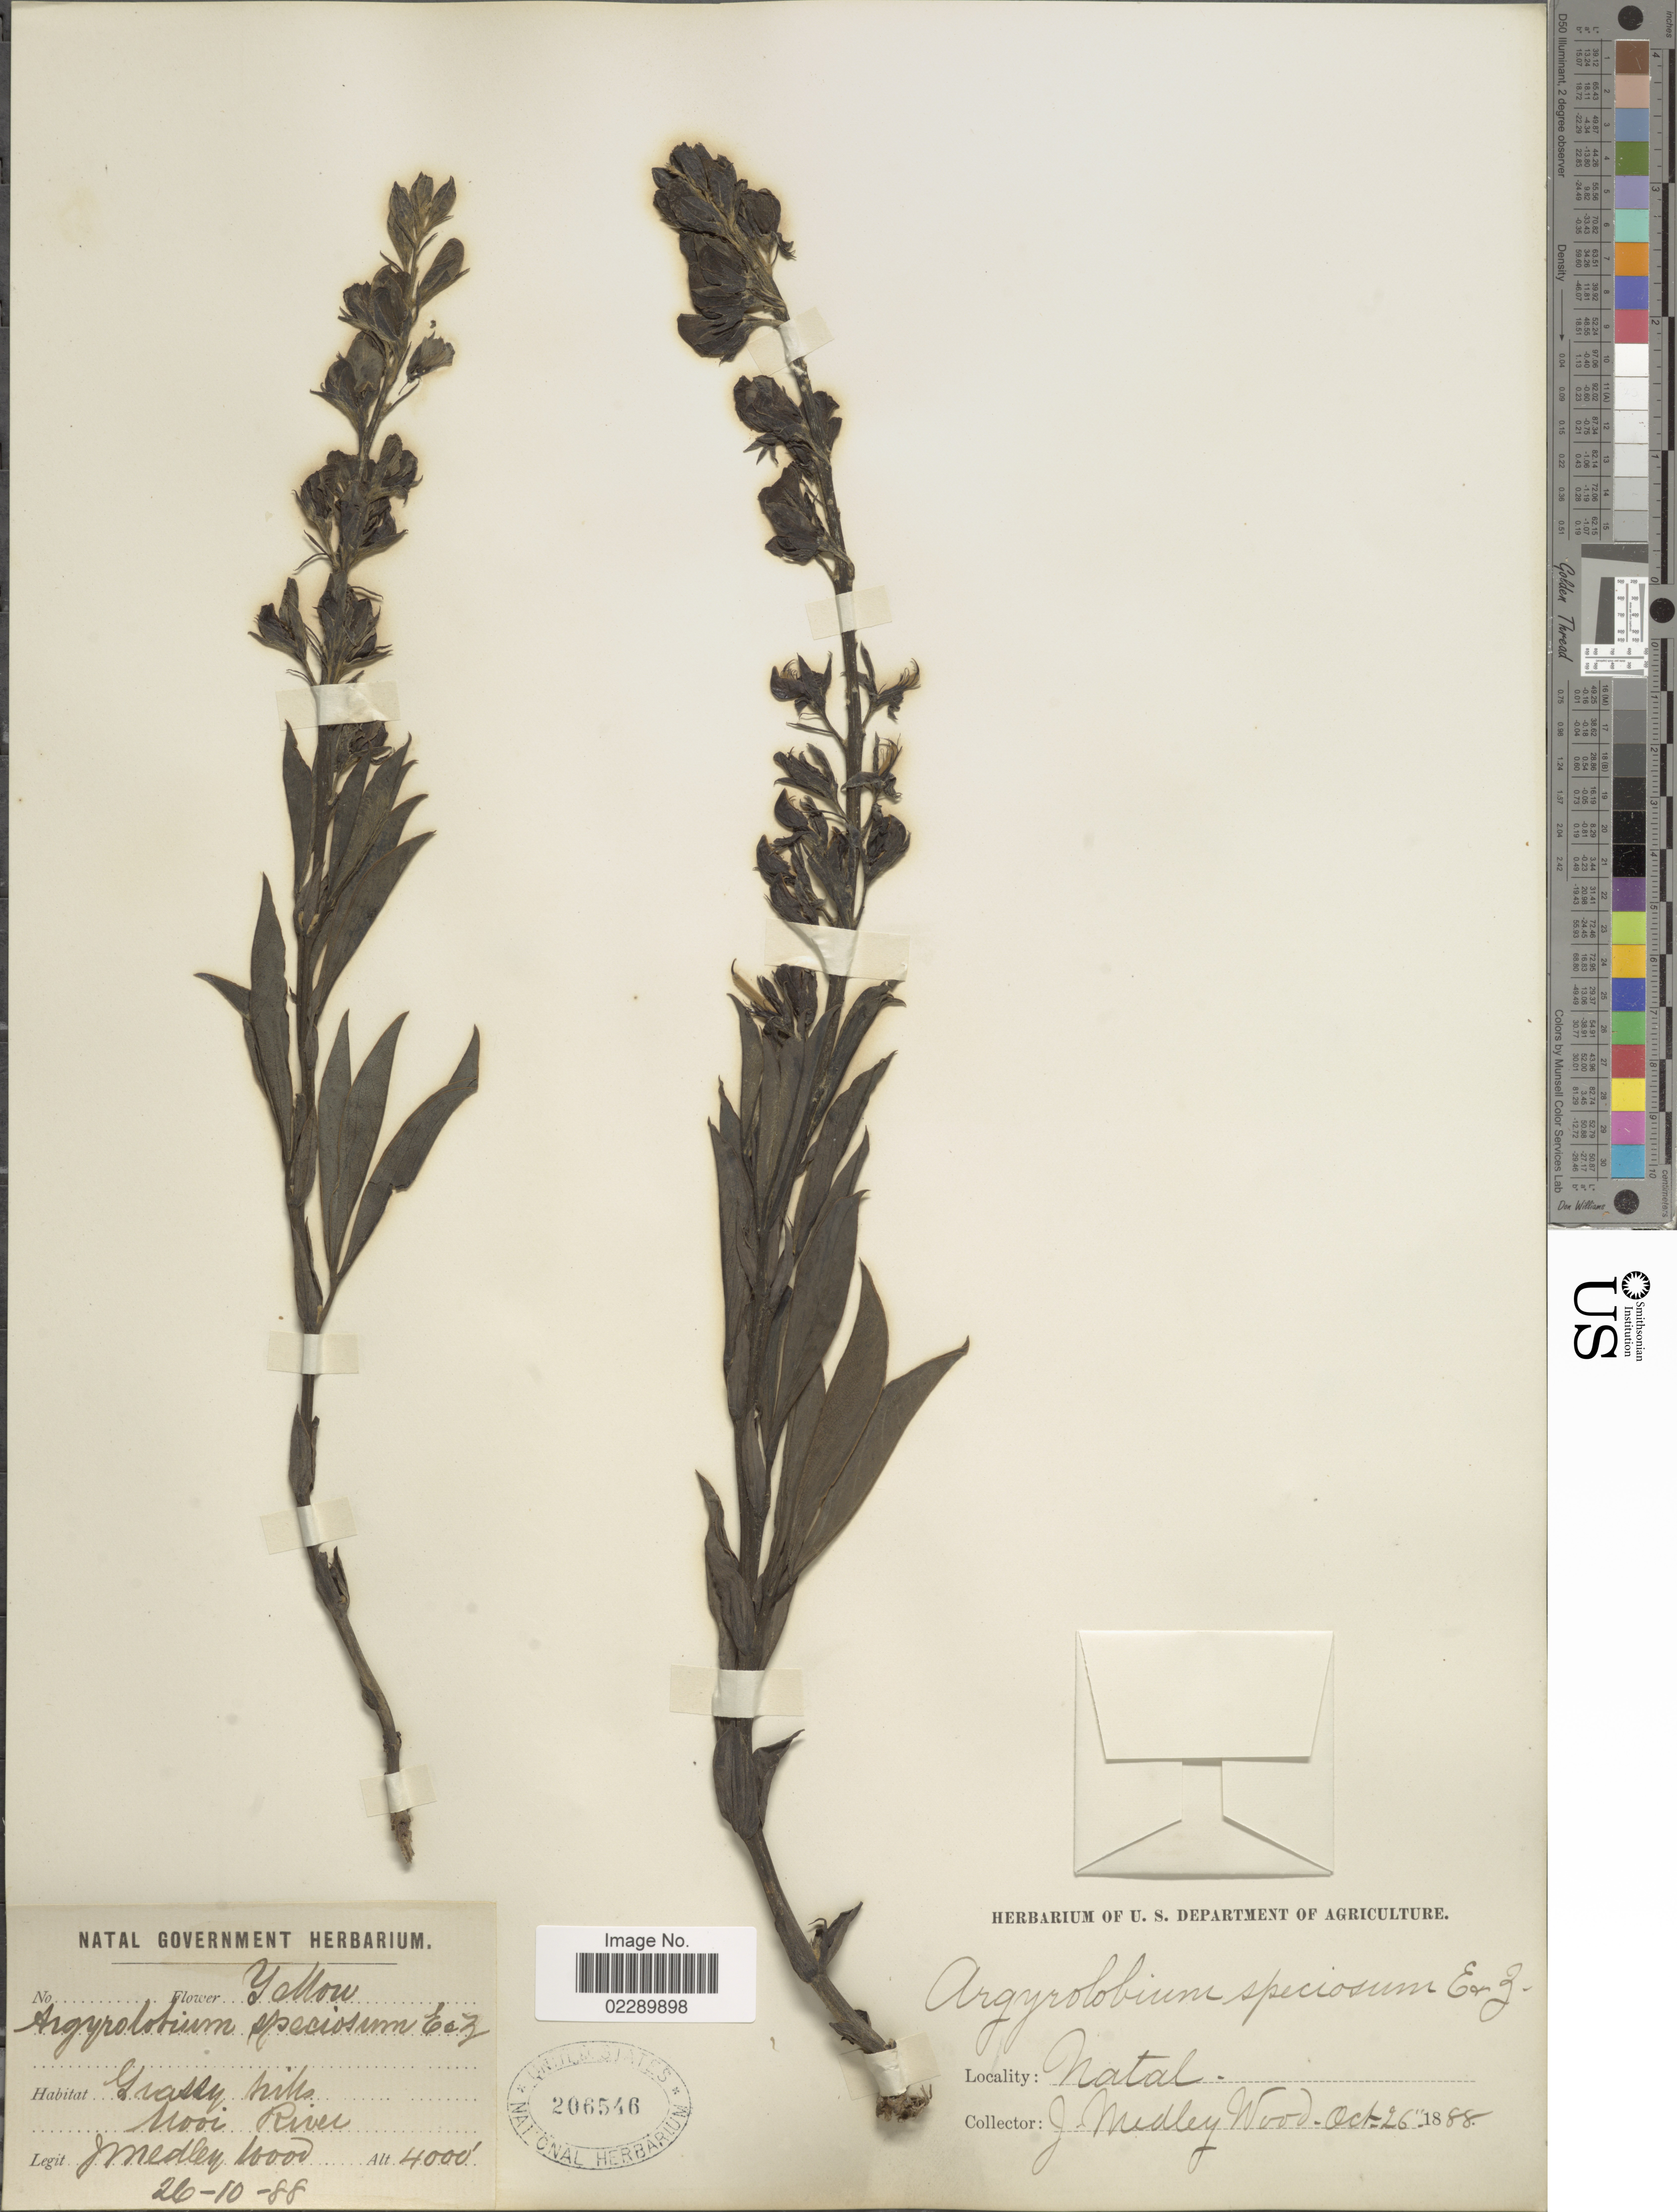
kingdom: Plantae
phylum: Tracheophyta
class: Magnoliopsida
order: Fabales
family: Fabaceae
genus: Argyrolobium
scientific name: Argyrolobium speciosum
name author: Eckl. & Zeyh.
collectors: J. Medley Wood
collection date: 1888-10-26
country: South Africa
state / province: KwaZulu-Natal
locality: Grassu hills. Mooi River. Natal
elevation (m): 1219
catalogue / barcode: US 206546